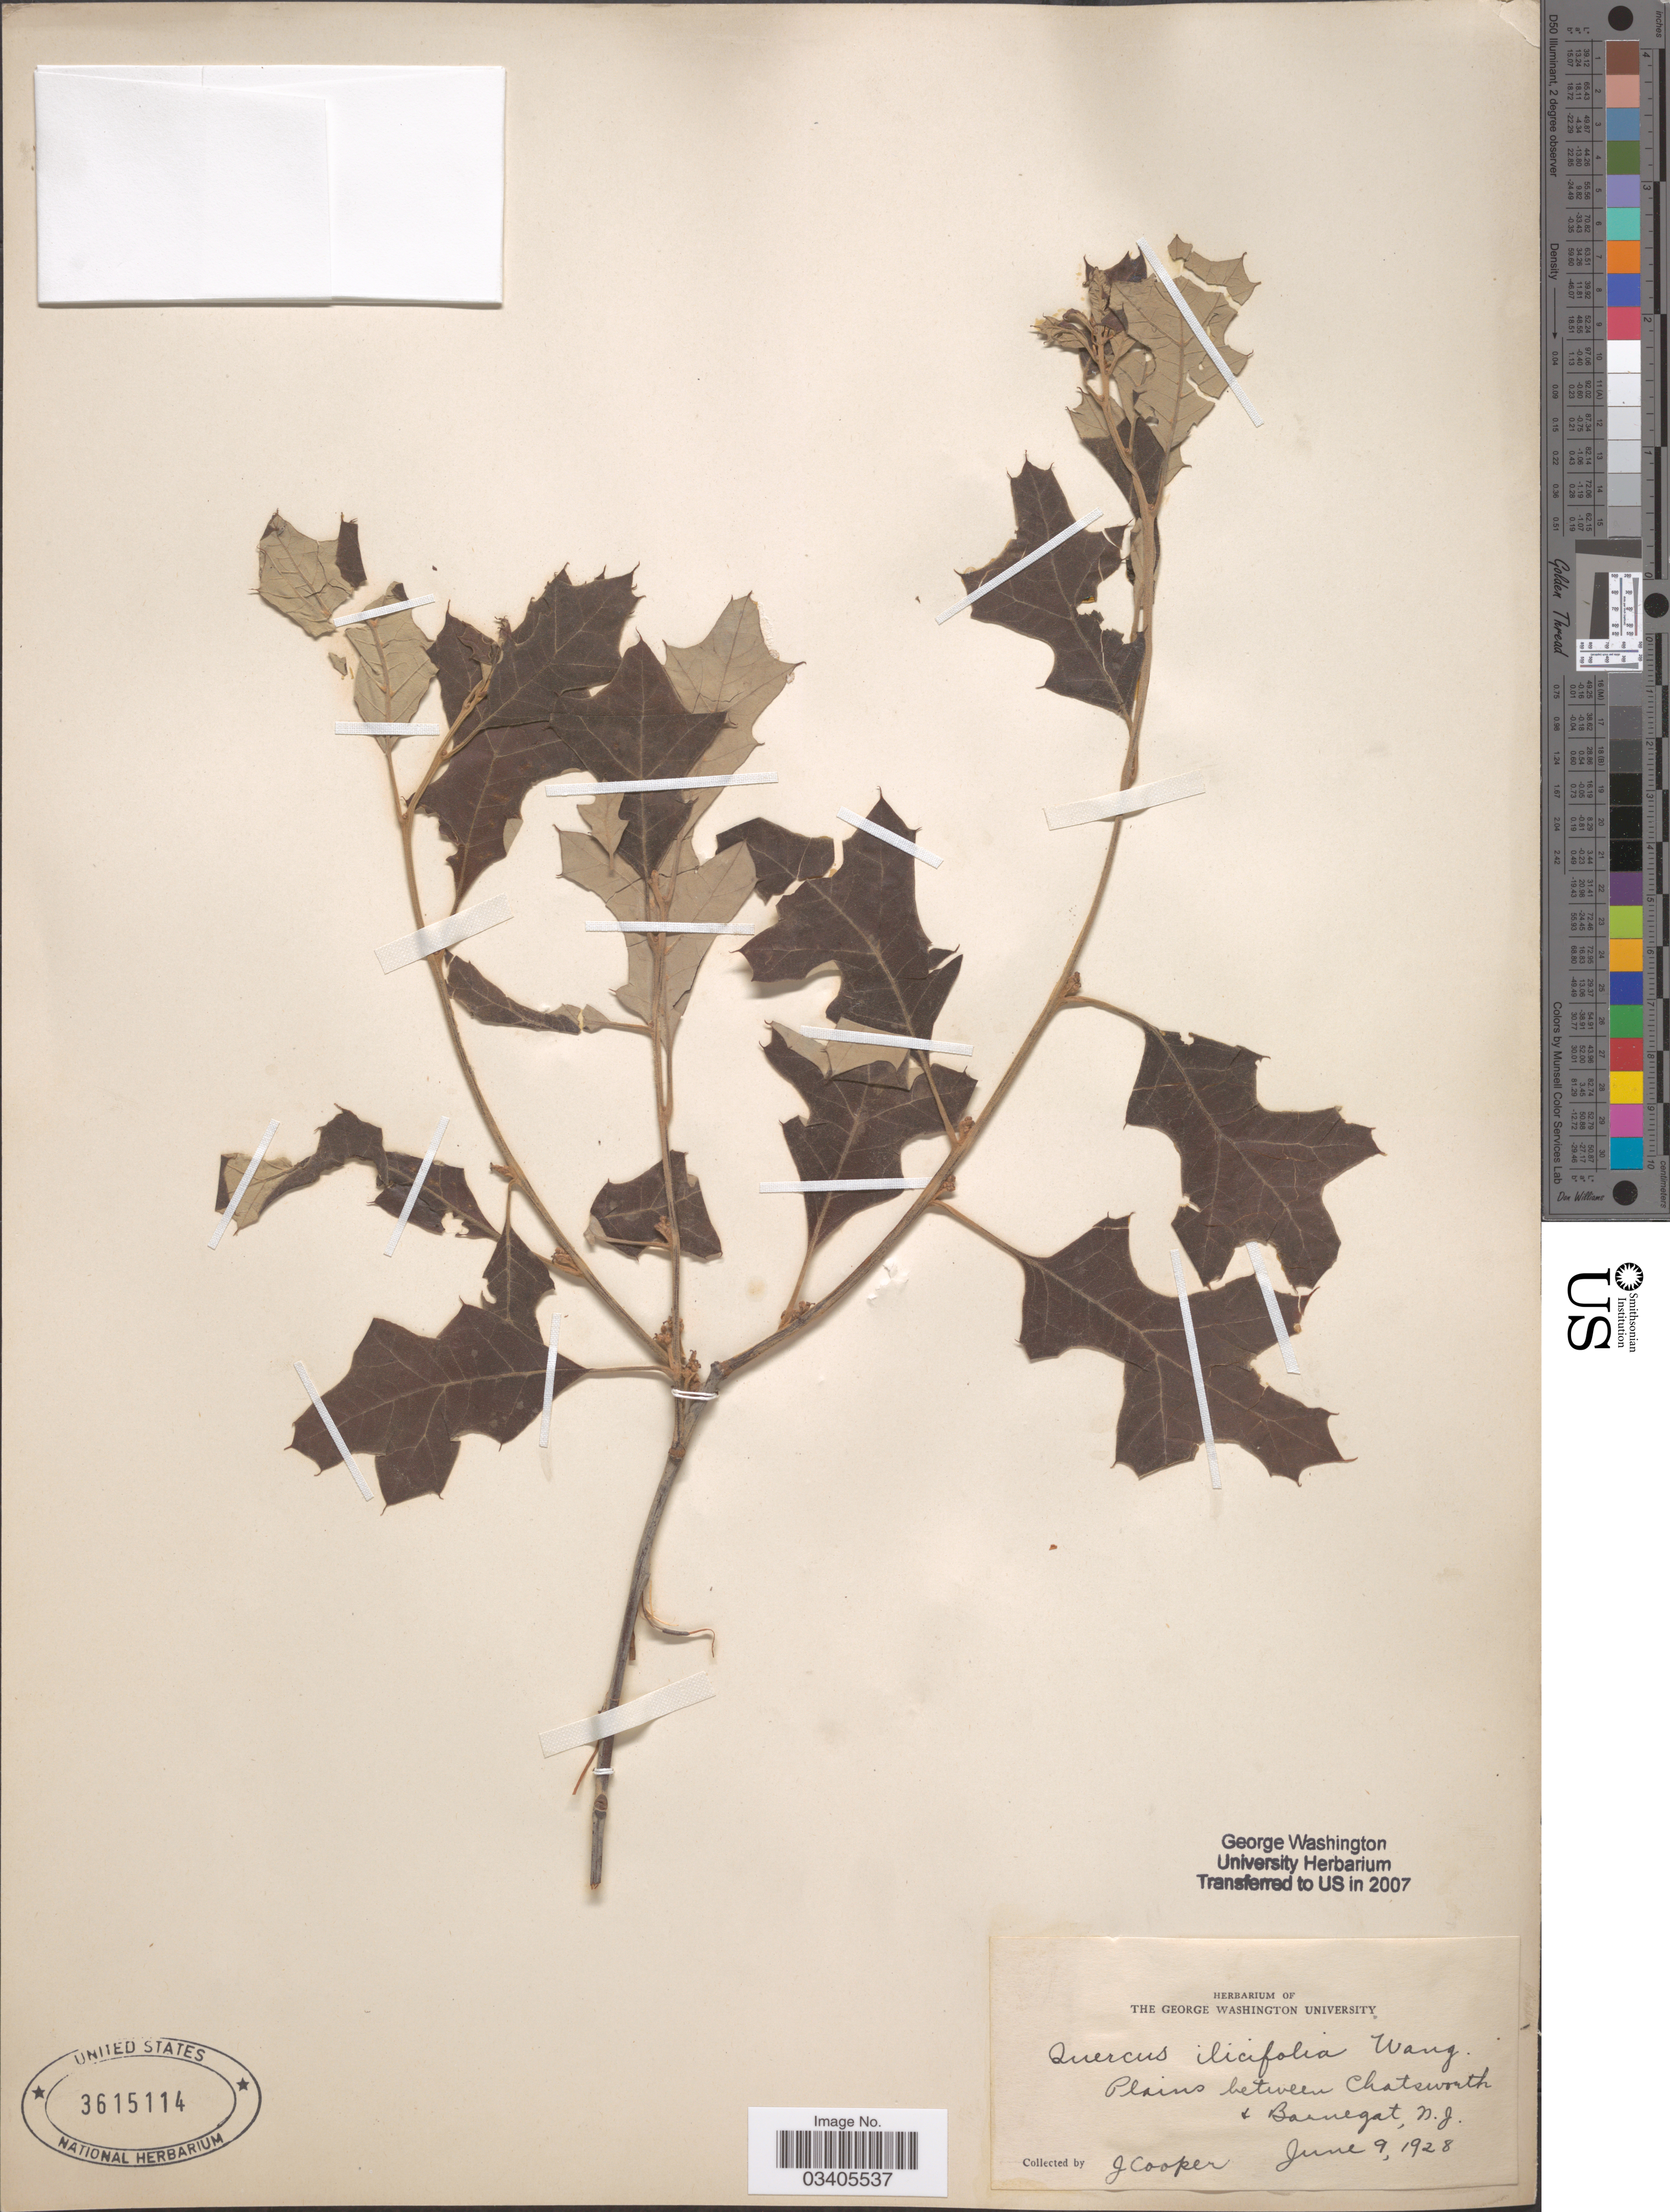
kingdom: Plantae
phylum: Tracheophyta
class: Magnoliopsida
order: Fagales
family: Fagaceae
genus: Quercus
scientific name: Quercus ilicifolia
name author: Wangenh.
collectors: J. Cooper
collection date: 1928-06-09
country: United States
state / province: New Jersey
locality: Plains between Chatsworth + Barnegat.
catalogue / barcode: US 3615114